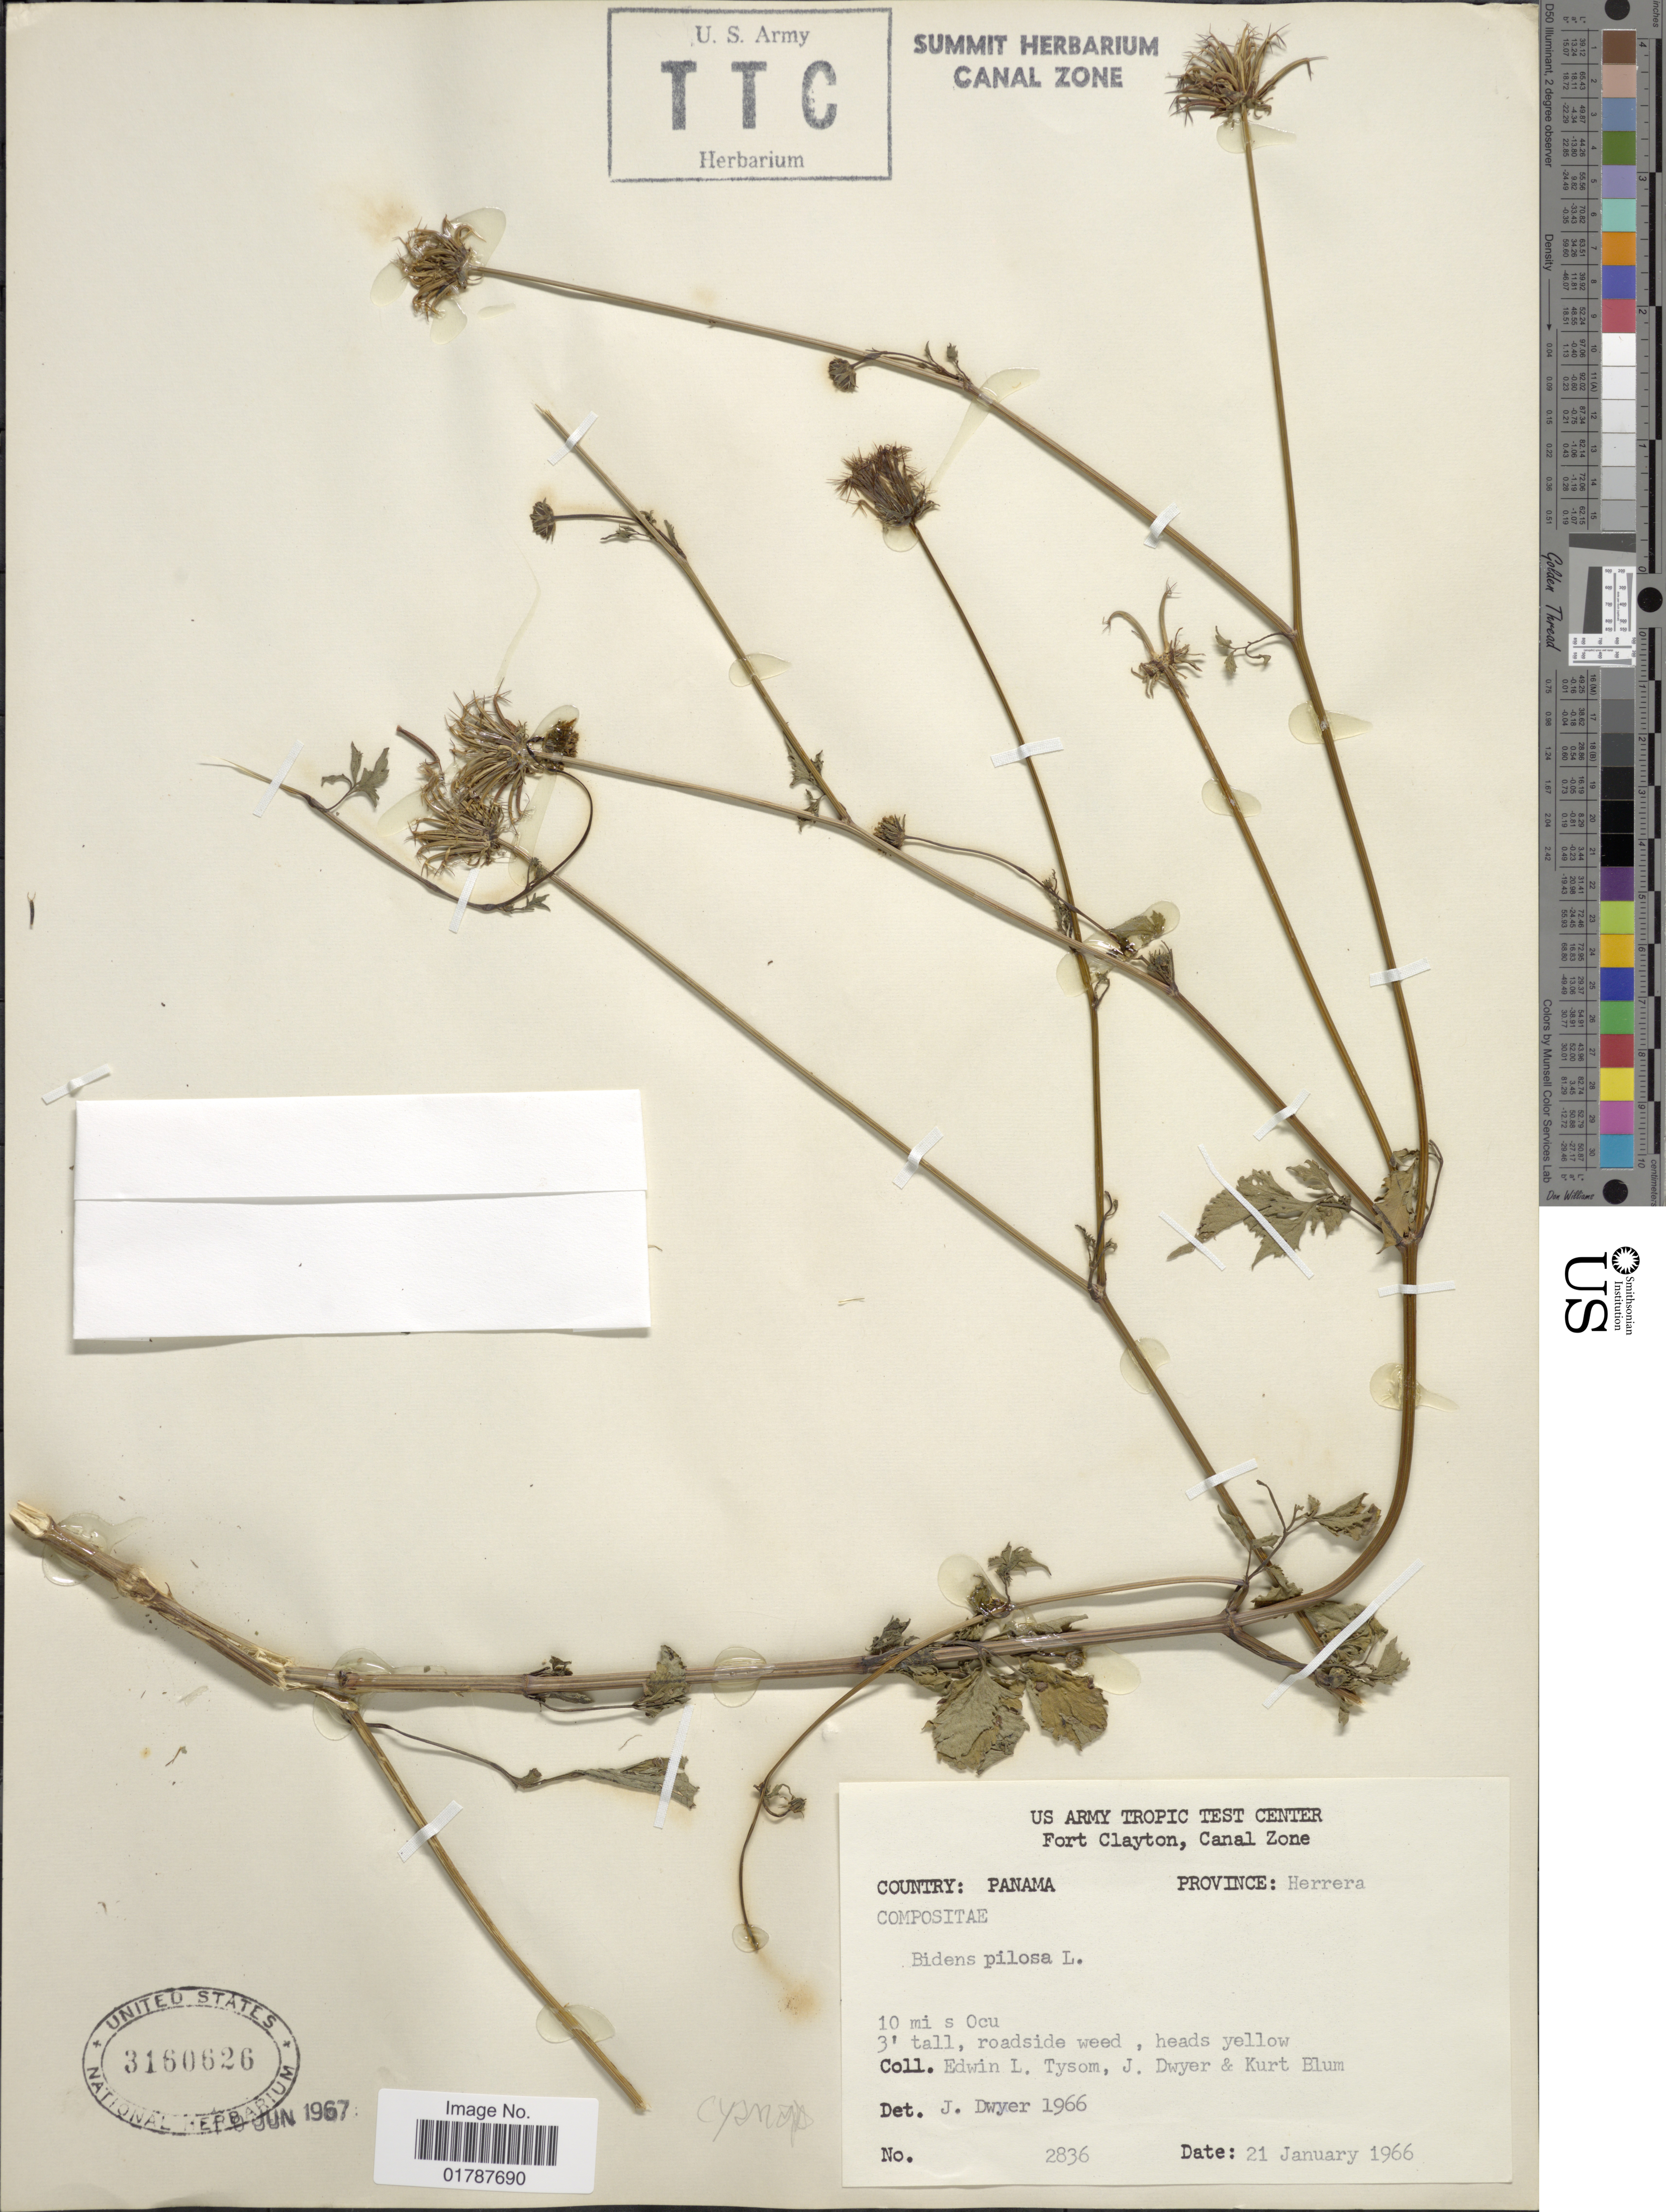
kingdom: Plantae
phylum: Tracheophyta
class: Magnoliopsida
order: Asterales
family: Asteraceae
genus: Bidens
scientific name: Bidens pilosa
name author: L.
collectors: E. L. Tyson, J. Dwyer & K. E. Blum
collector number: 2836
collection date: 1966-01-21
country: Panama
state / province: Herrera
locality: Fort Clayton, Canal Zone, Country: Panama, Province: Herrera, 10 mi s Ocu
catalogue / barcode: US 3160626